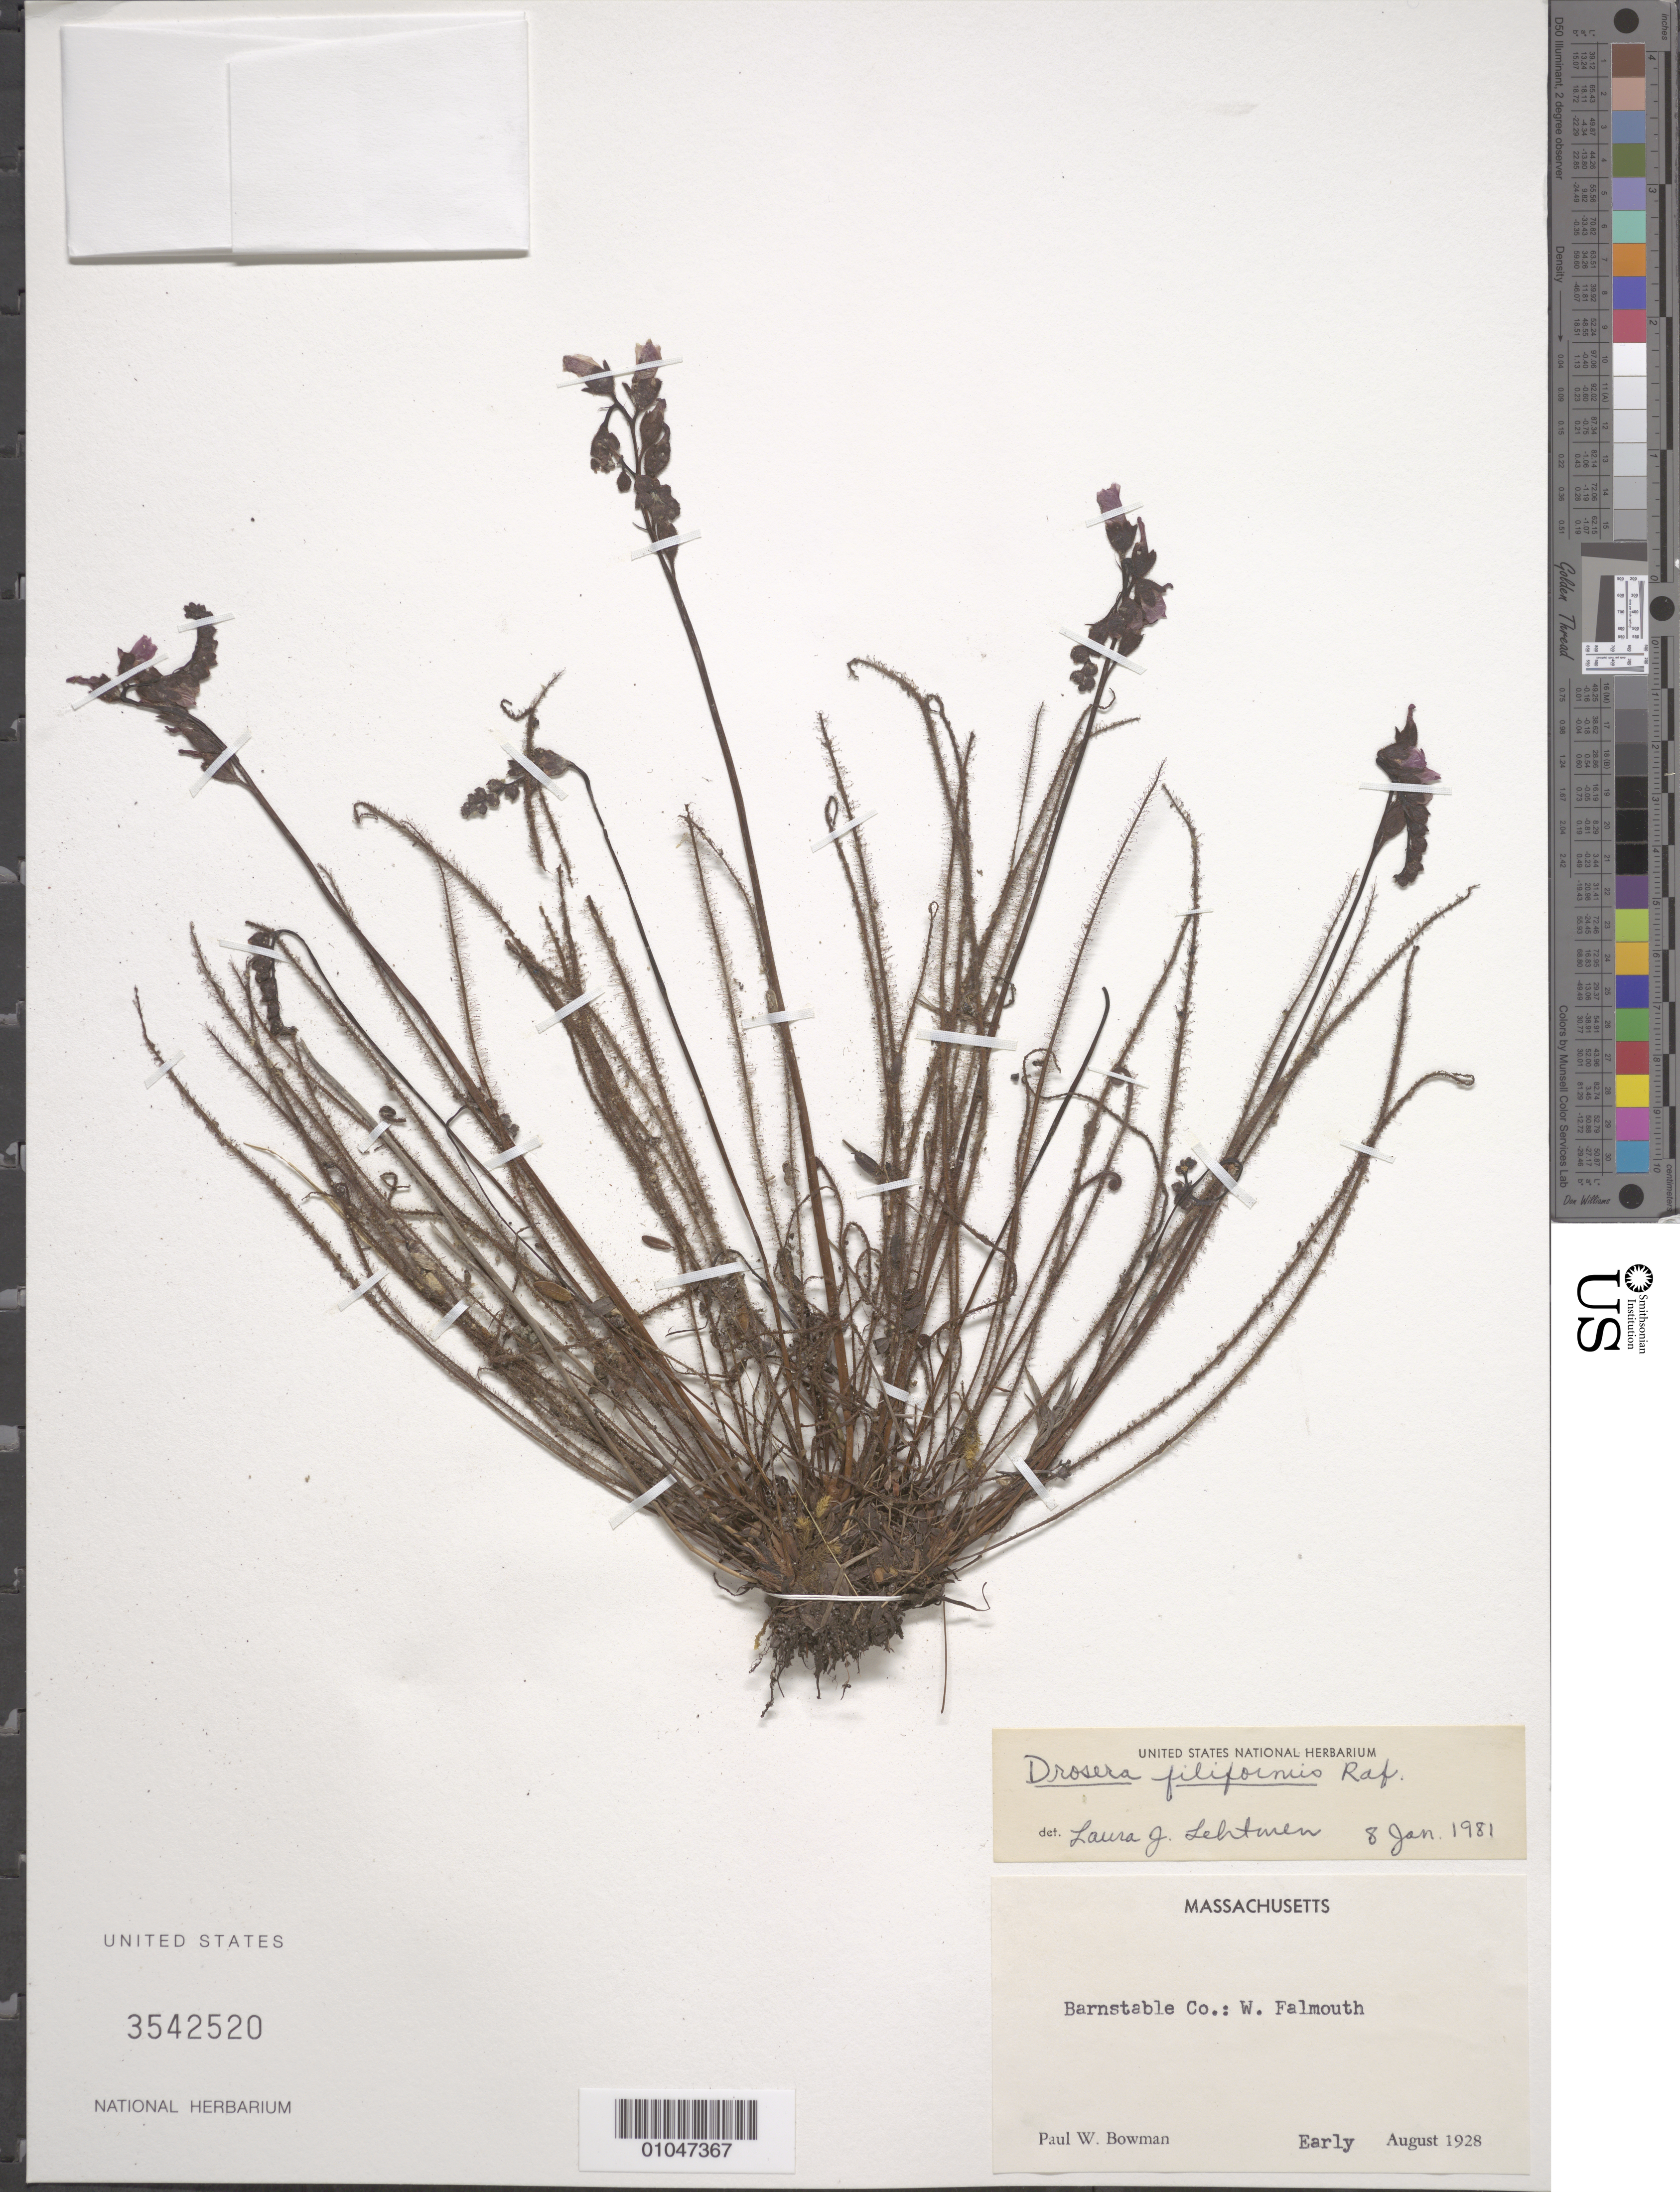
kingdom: Plantae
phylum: Tracheophyta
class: Magnoliopsida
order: Caryophyllales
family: Droseraceae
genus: Drosera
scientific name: Drosera filiformis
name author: Raf.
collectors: P. Bowman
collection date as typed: Early August 1928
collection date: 1928-08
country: United States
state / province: Massachusetts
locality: W. Falmouth, Barnstable County.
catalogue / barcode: US 3542520